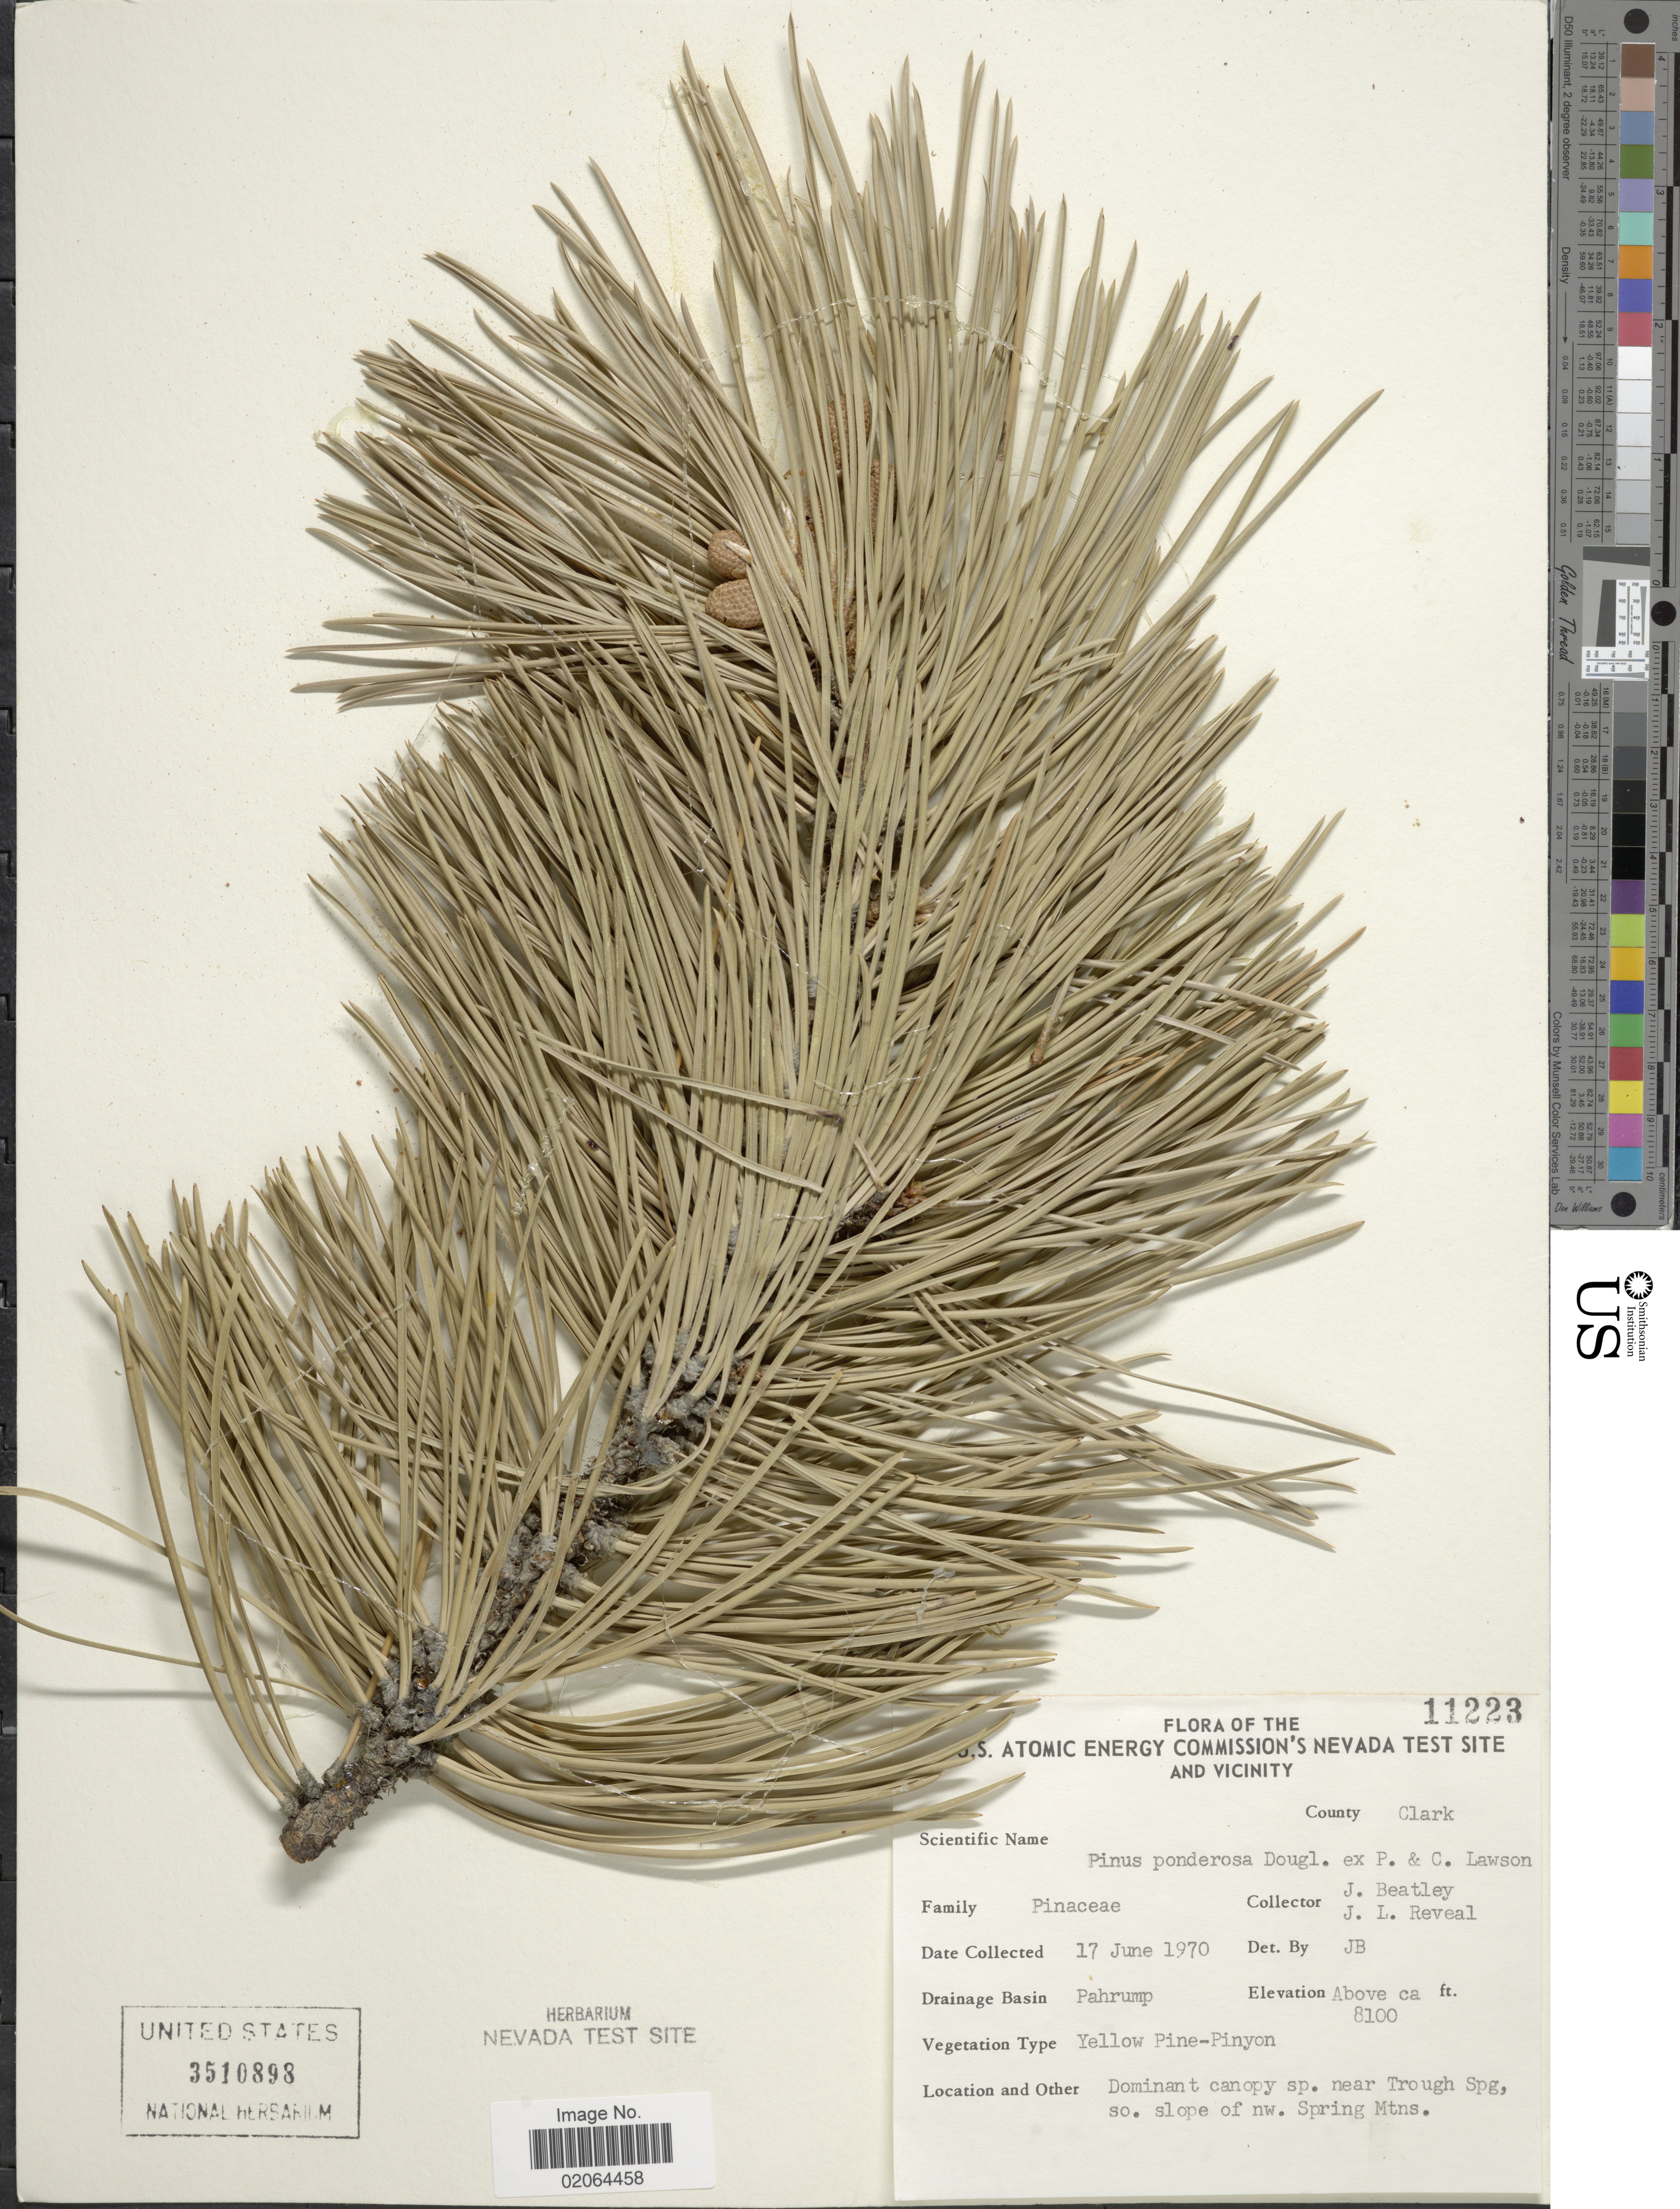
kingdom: Plantae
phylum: Tracheophyta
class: Pinopsida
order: Pinales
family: Pinaceae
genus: Pinus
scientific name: Pinus ponderosa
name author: Douglas ex C. Lawson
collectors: J. C. Beatley & J. L. Reveal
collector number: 11223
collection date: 1970-06-17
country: United States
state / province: Nevada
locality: U.S. Atomic Energy Commission's Nevada Test site and Vicinity, County Clark. Through Spg, so. slope of nw Spring Mtns.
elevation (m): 2469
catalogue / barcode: US 3510898